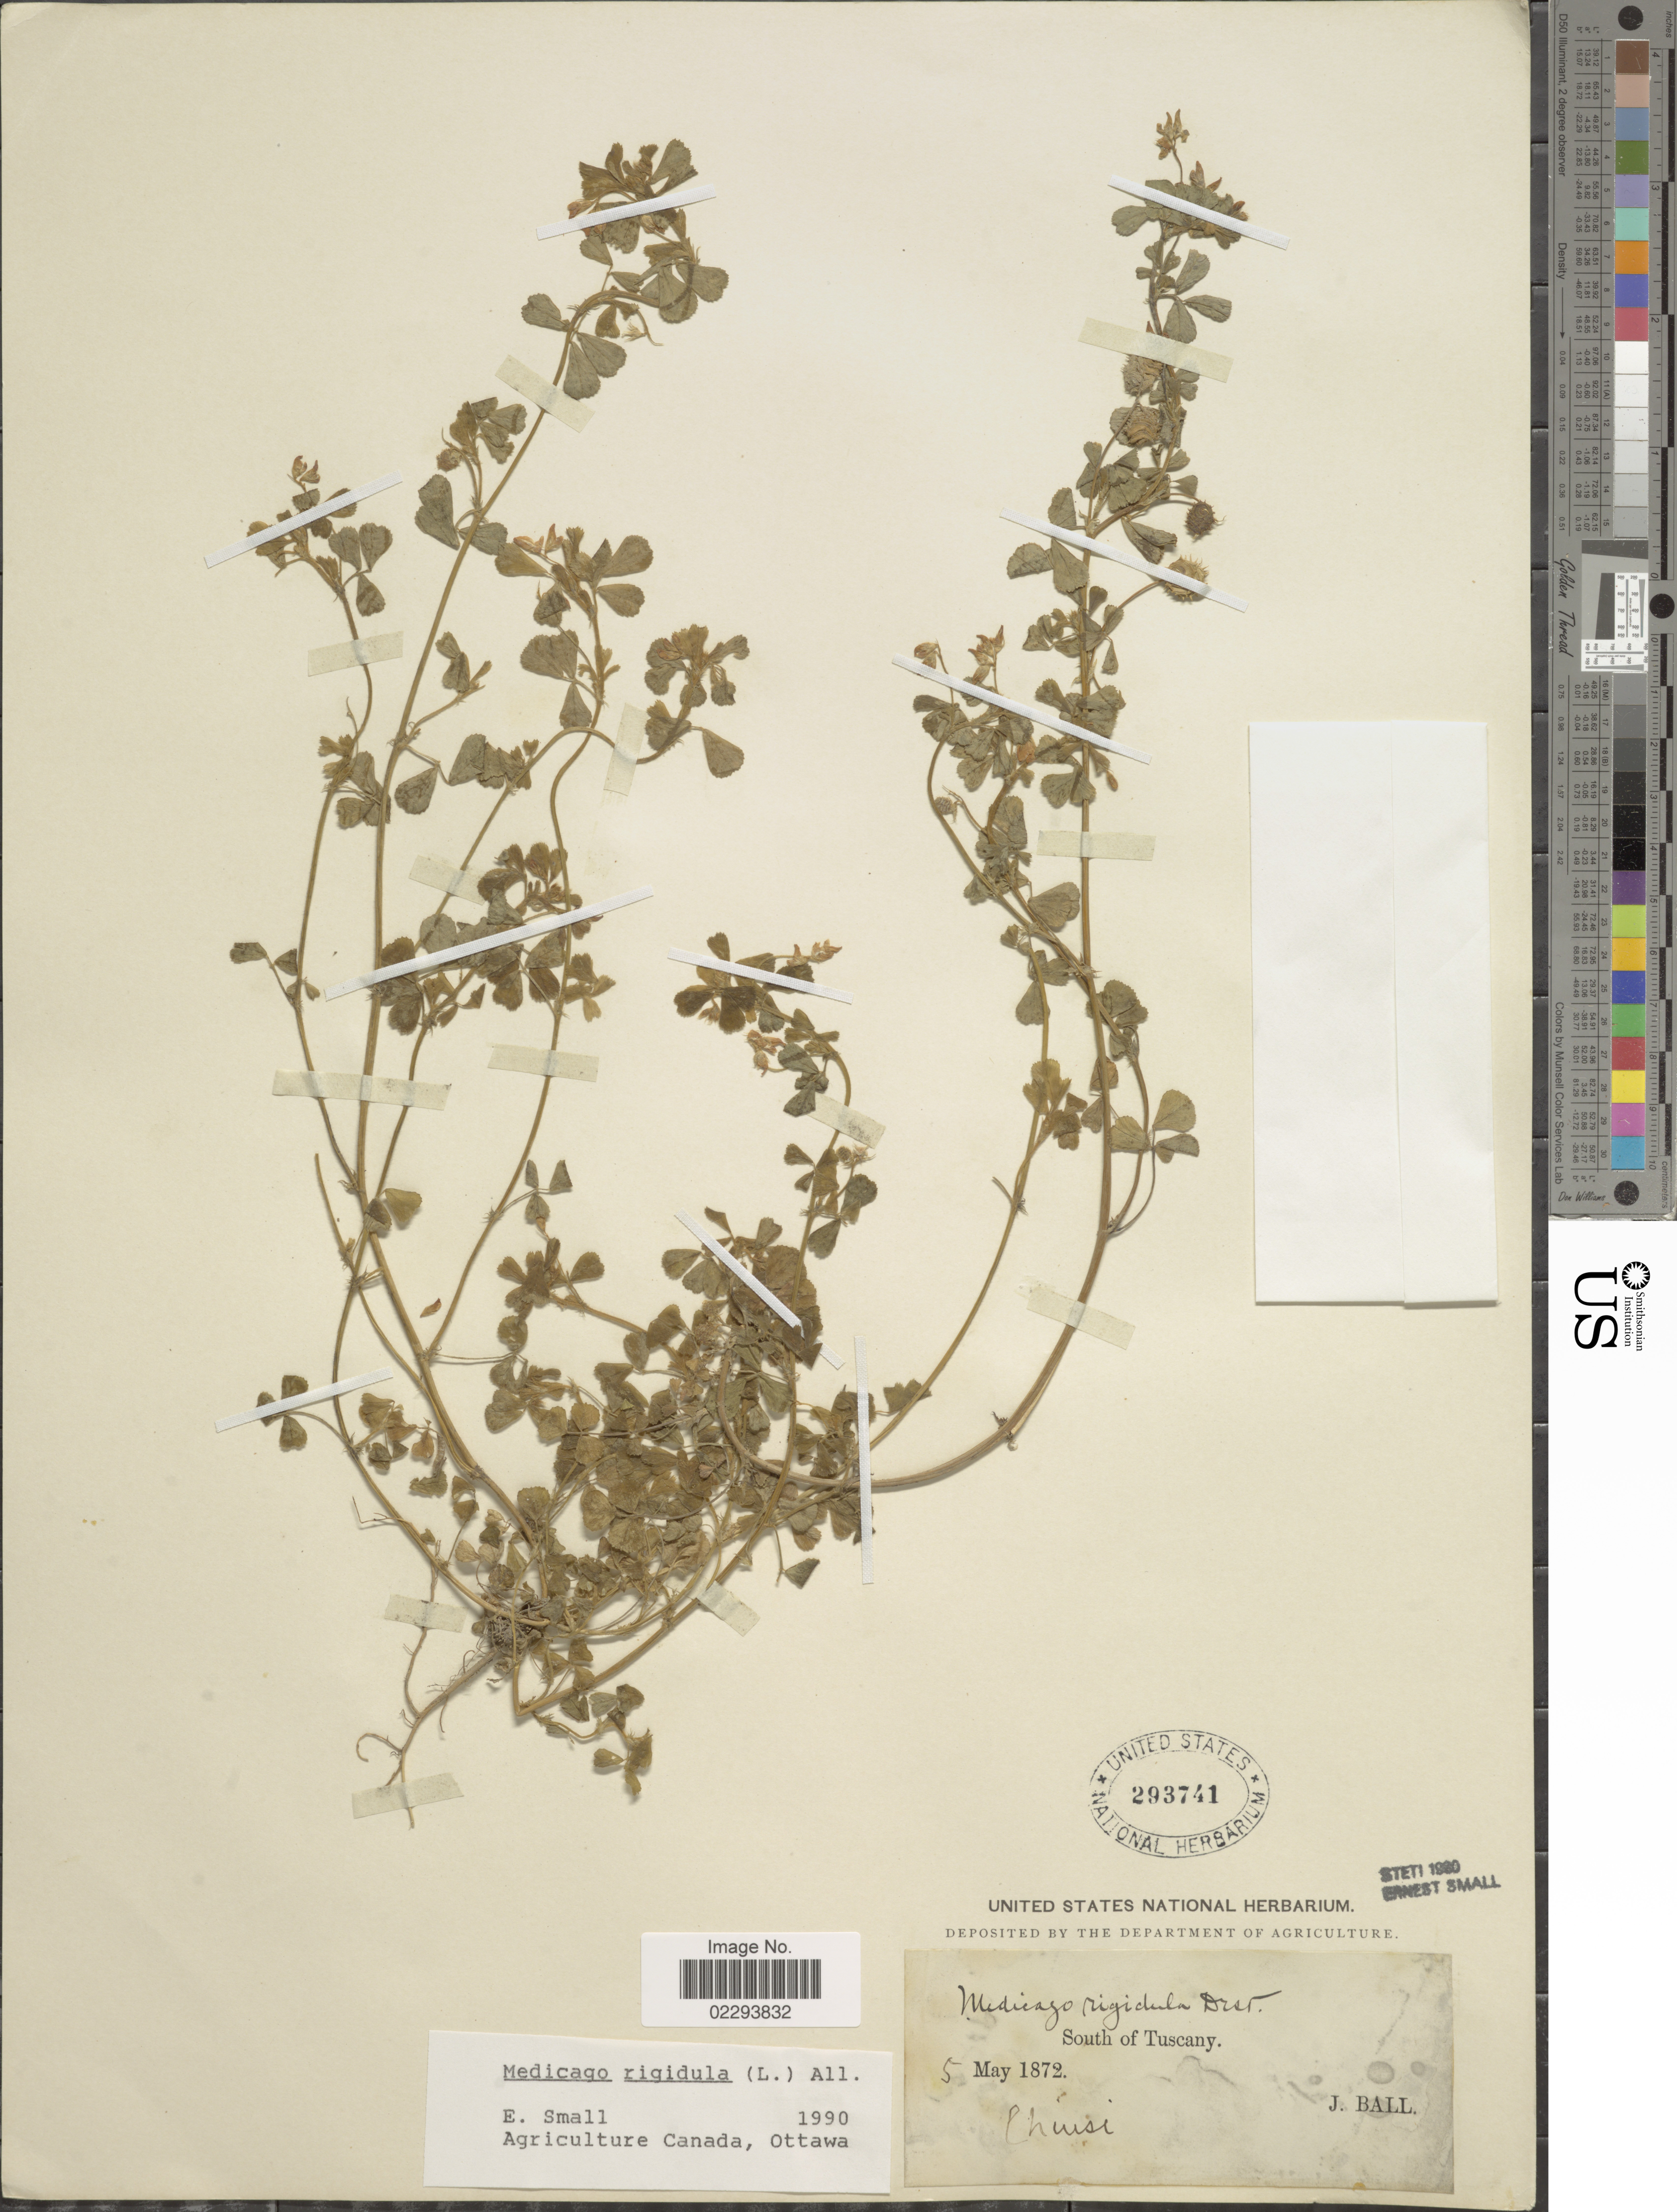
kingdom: Plantae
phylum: Tracheophyta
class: Magnoliopsida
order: Fabales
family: Fabaceae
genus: Medicago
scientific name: Medicago rigidula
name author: (L.) All.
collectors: J. Ball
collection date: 1872-05-05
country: Italy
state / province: Tuscany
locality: South of Tuscany.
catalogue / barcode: US 293741